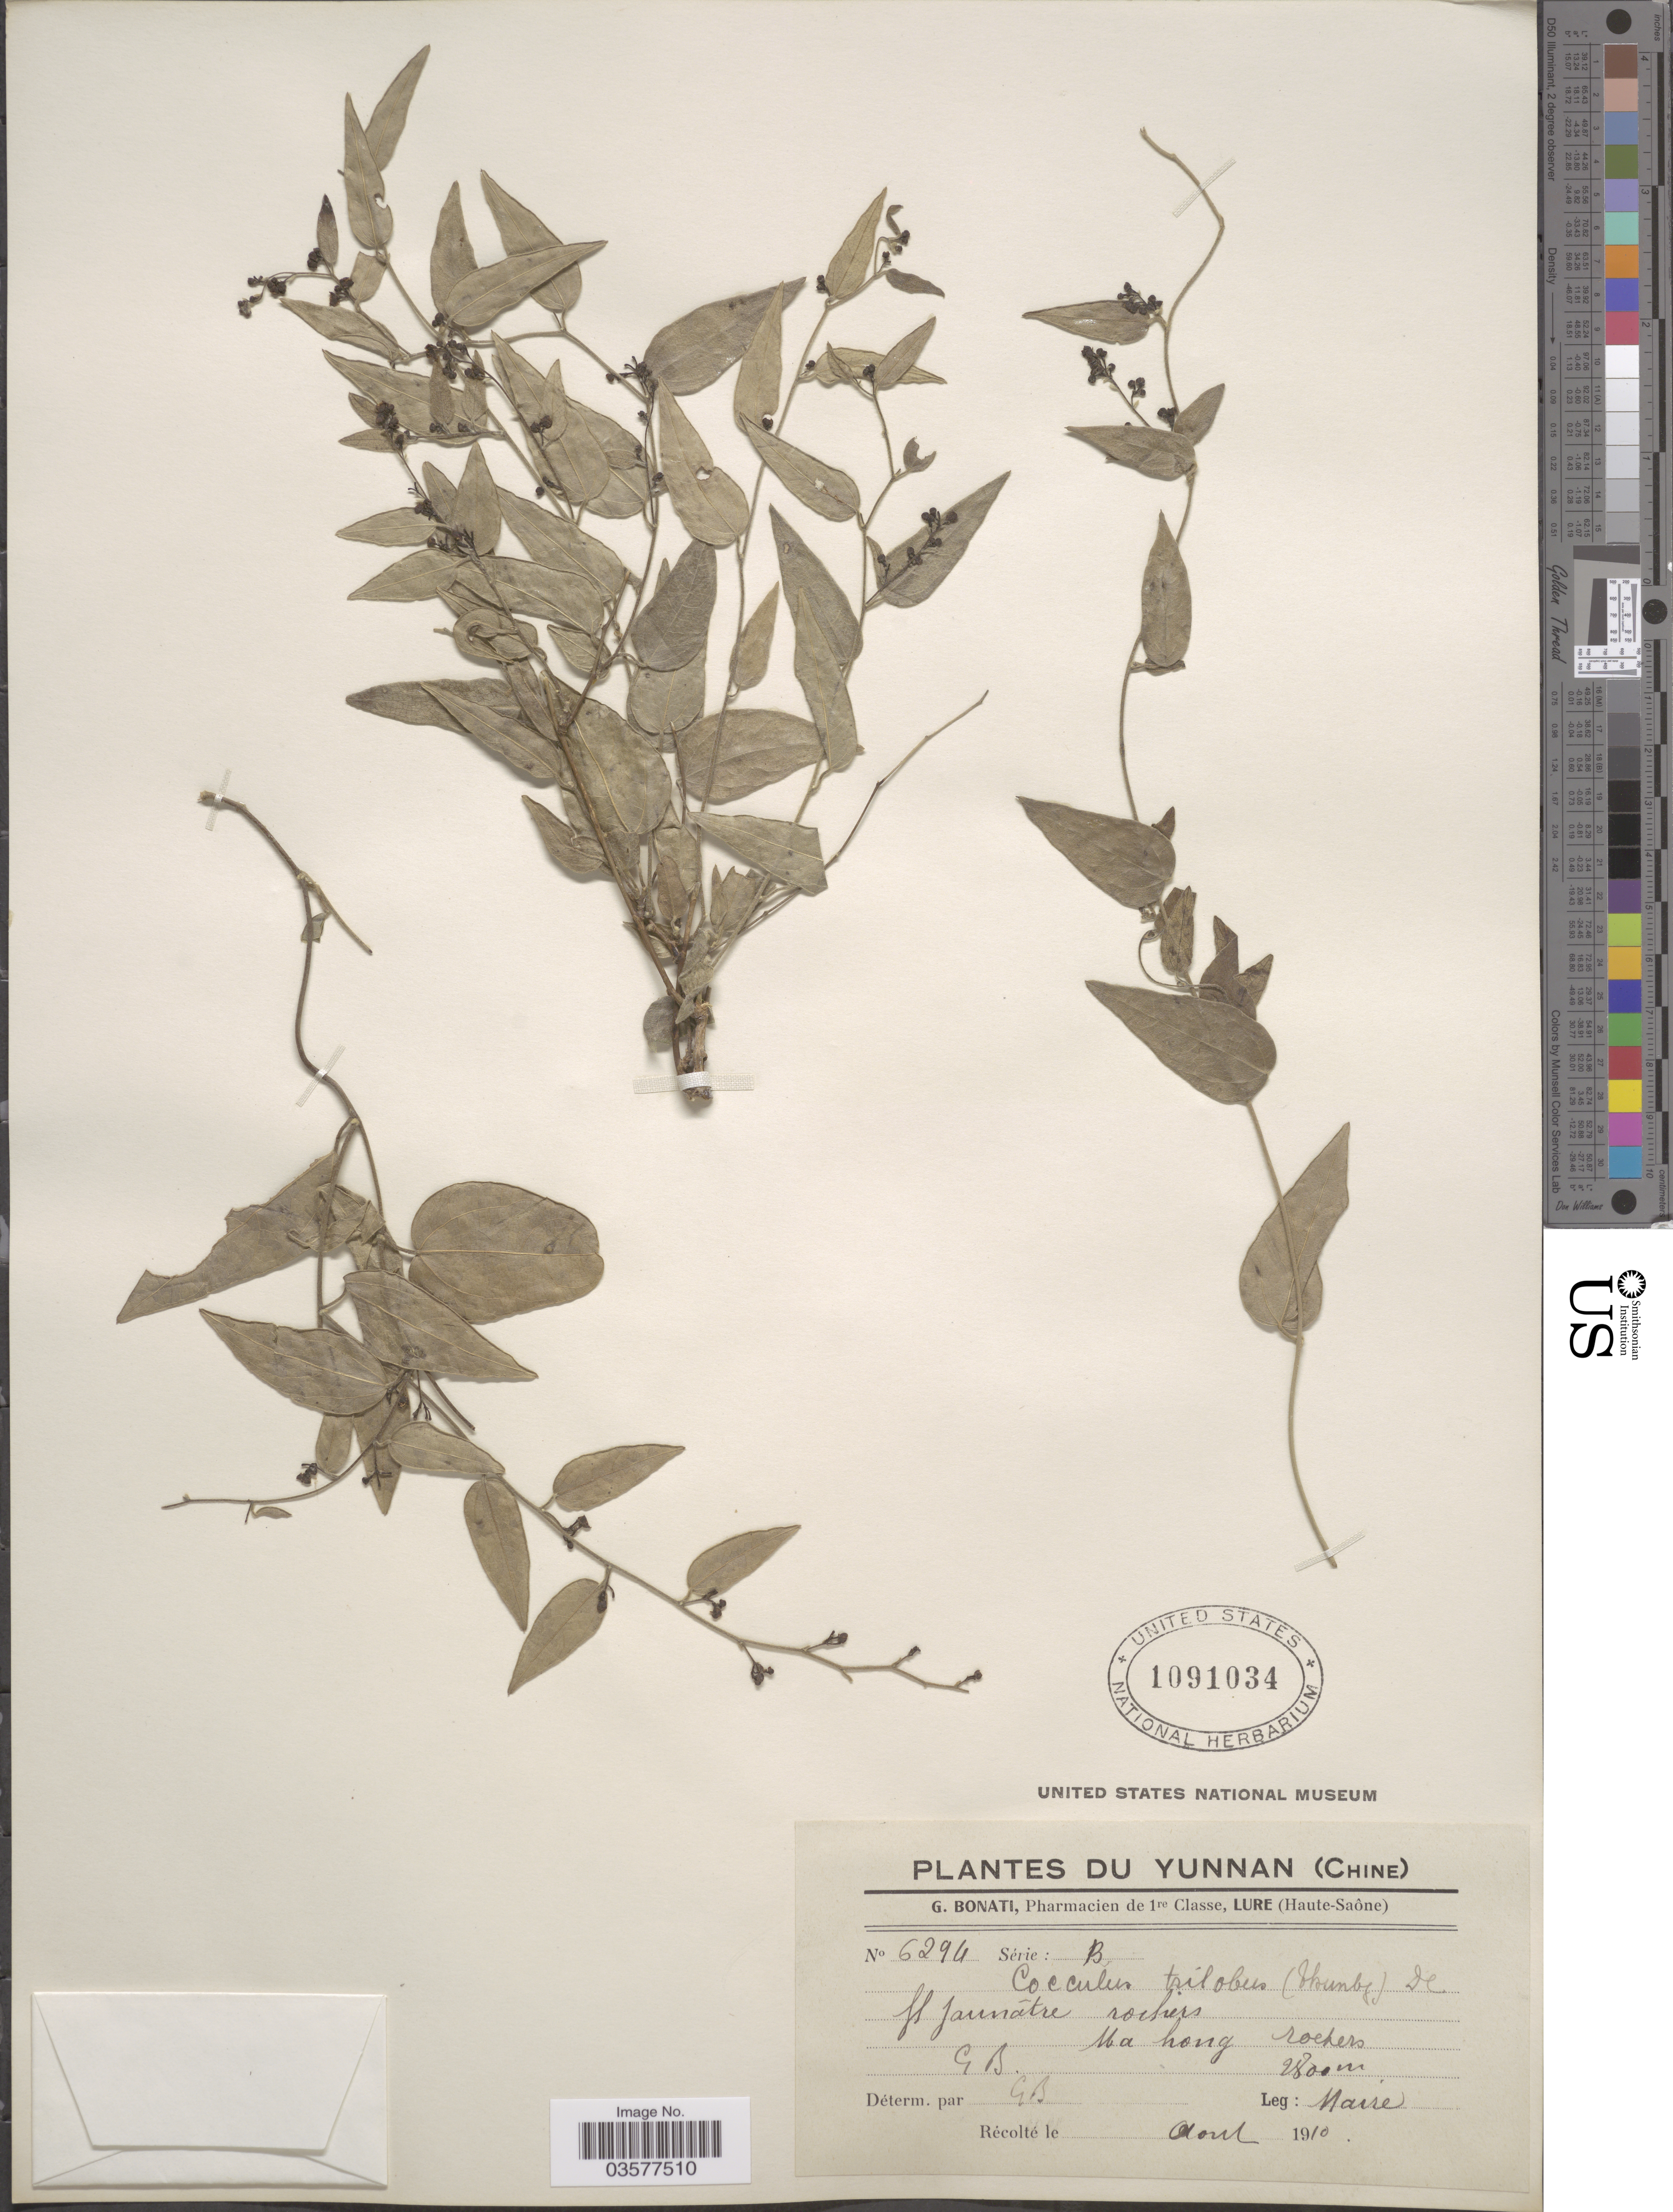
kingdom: Plantae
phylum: Tracheophyta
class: Magnoliopsida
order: Ranunculales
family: Menispermaceae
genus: Cocculus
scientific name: Cocculus orbiculatus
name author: (L.) DC.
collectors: Maire, --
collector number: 6294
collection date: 1910-08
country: China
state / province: Yunnan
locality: Ma hong rochers.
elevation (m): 2800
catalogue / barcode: US 1091034